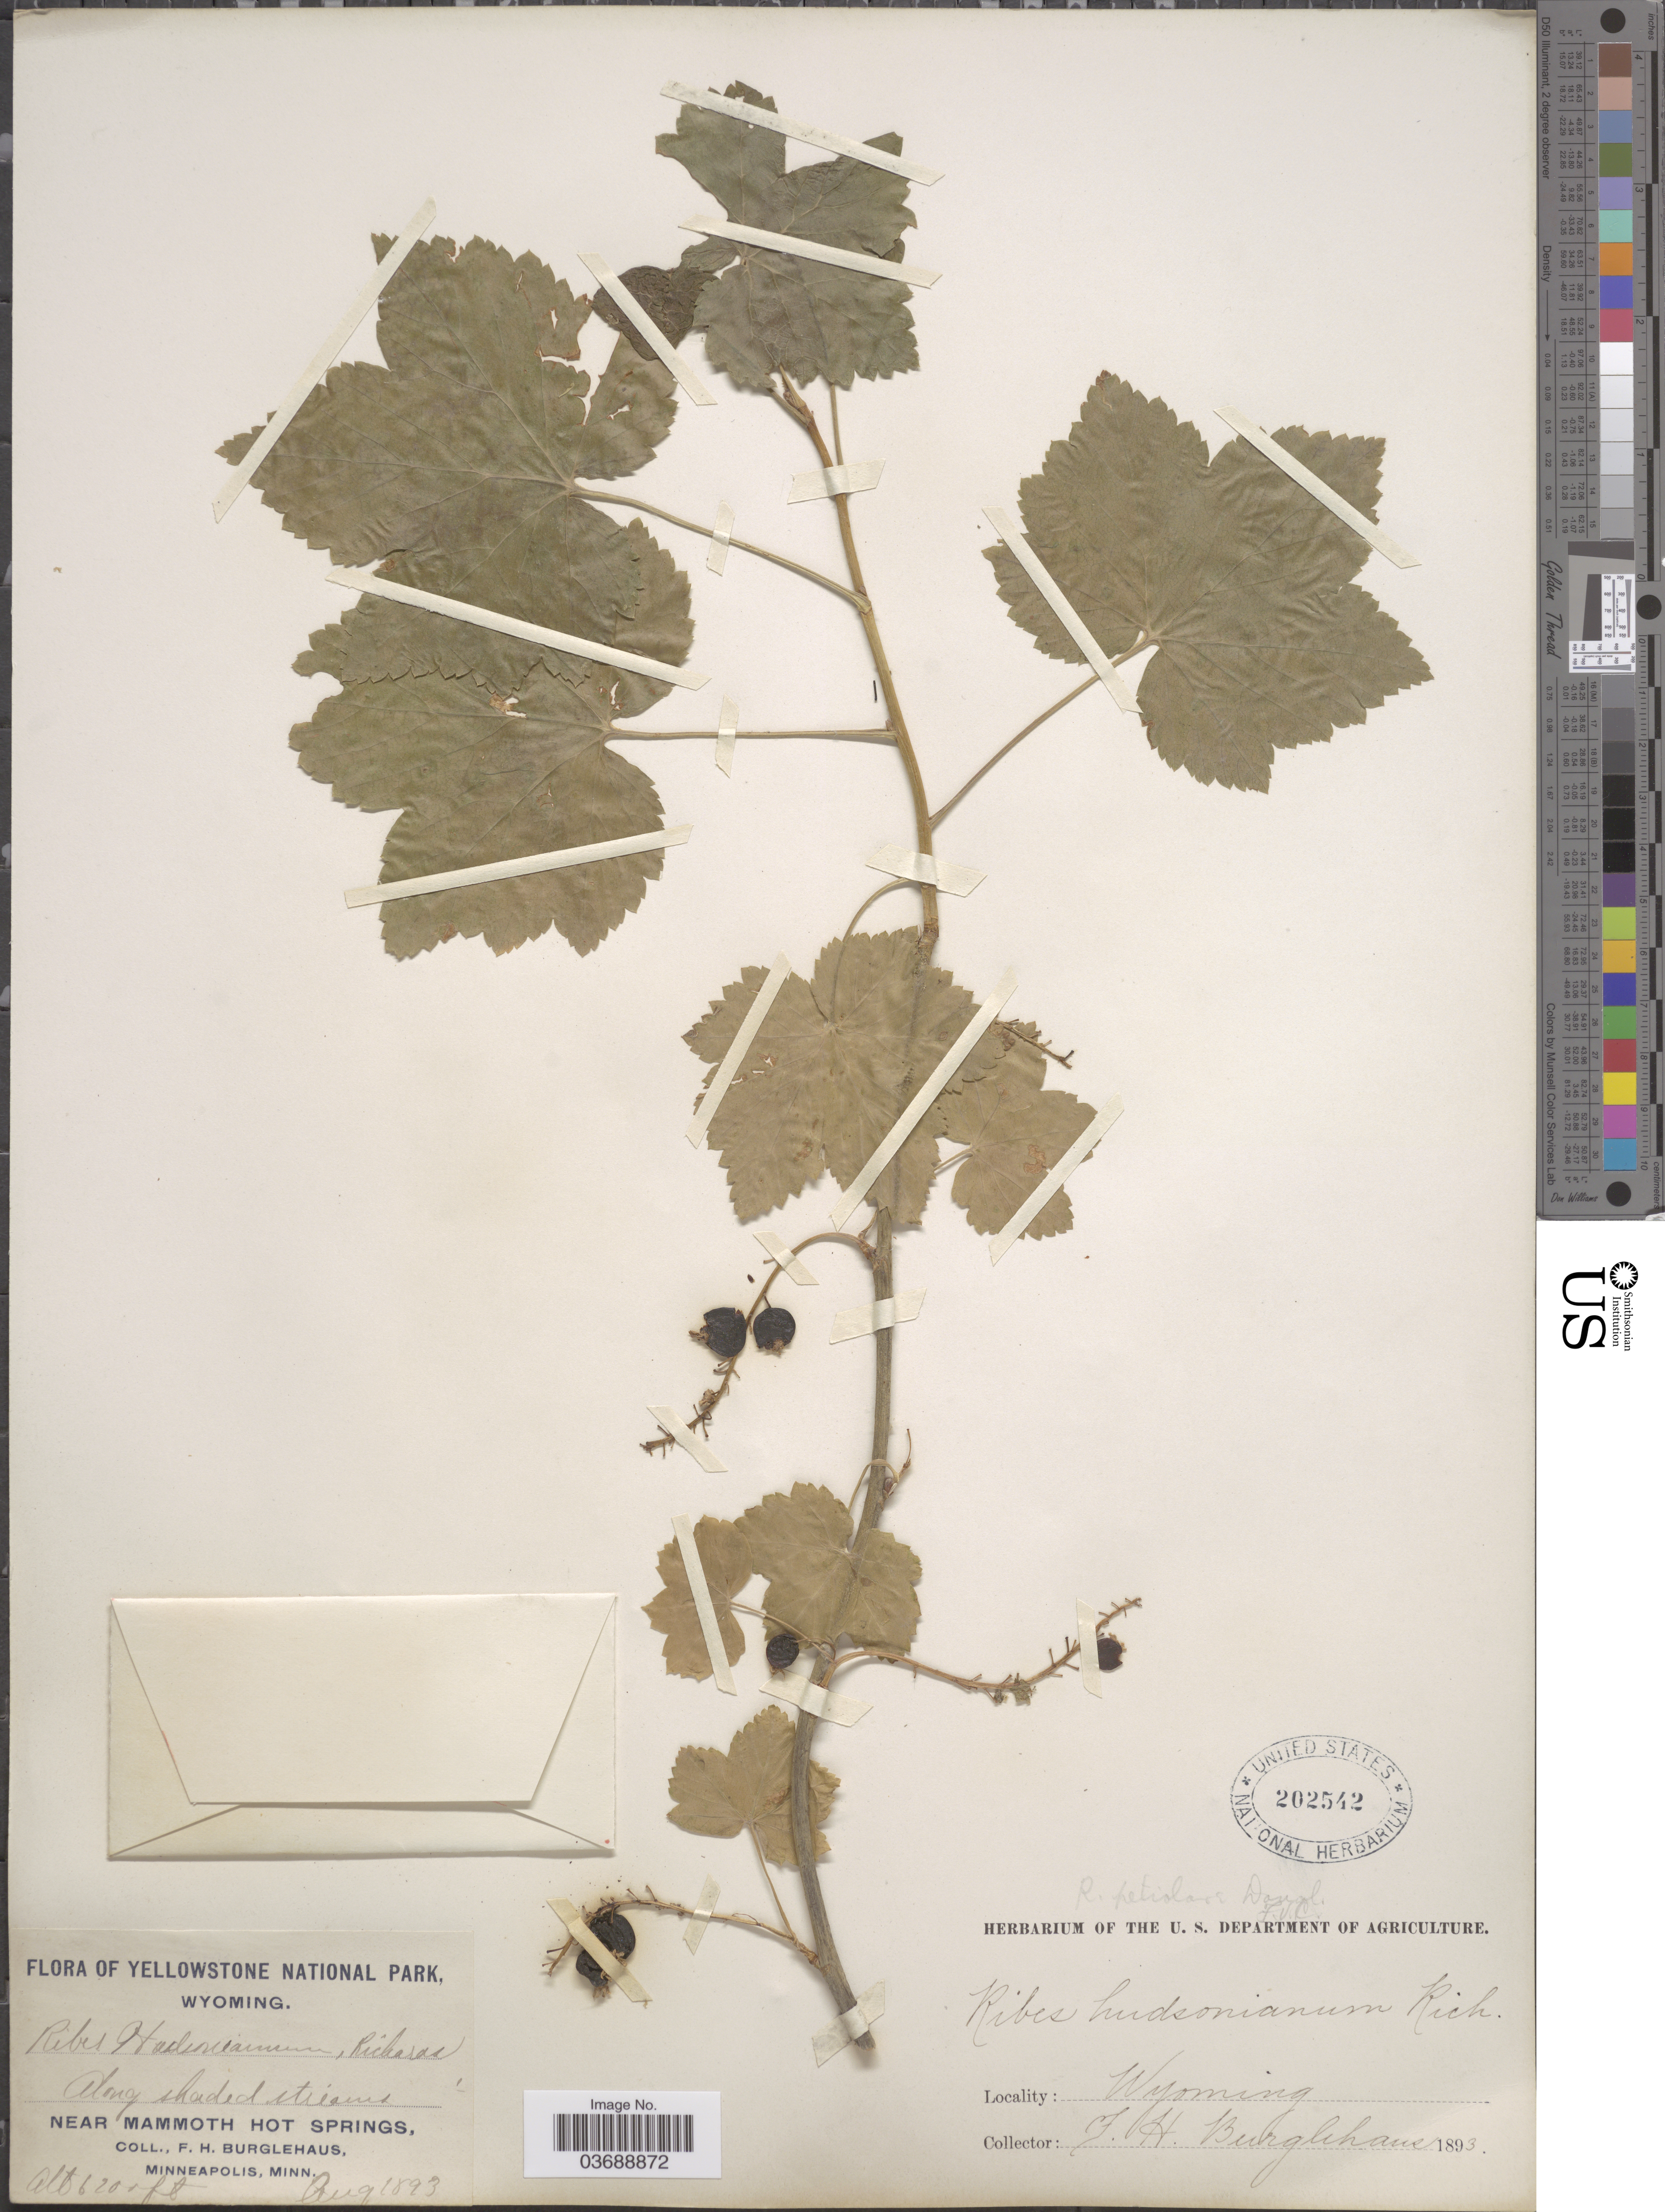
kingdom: Plantae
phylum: Tracheophyta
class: Magnoliopsida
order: Saxifragales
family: Grossulariaceae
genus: Ribes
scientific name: Ribes petiolare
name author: Douglas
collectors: F. Burglehaus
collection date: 1893-08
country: United States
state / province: Wyoming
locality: Yellowstone National Park. Along shaded streams near Mammoth Hot Springs.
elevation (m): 1890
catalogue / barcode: US 202542